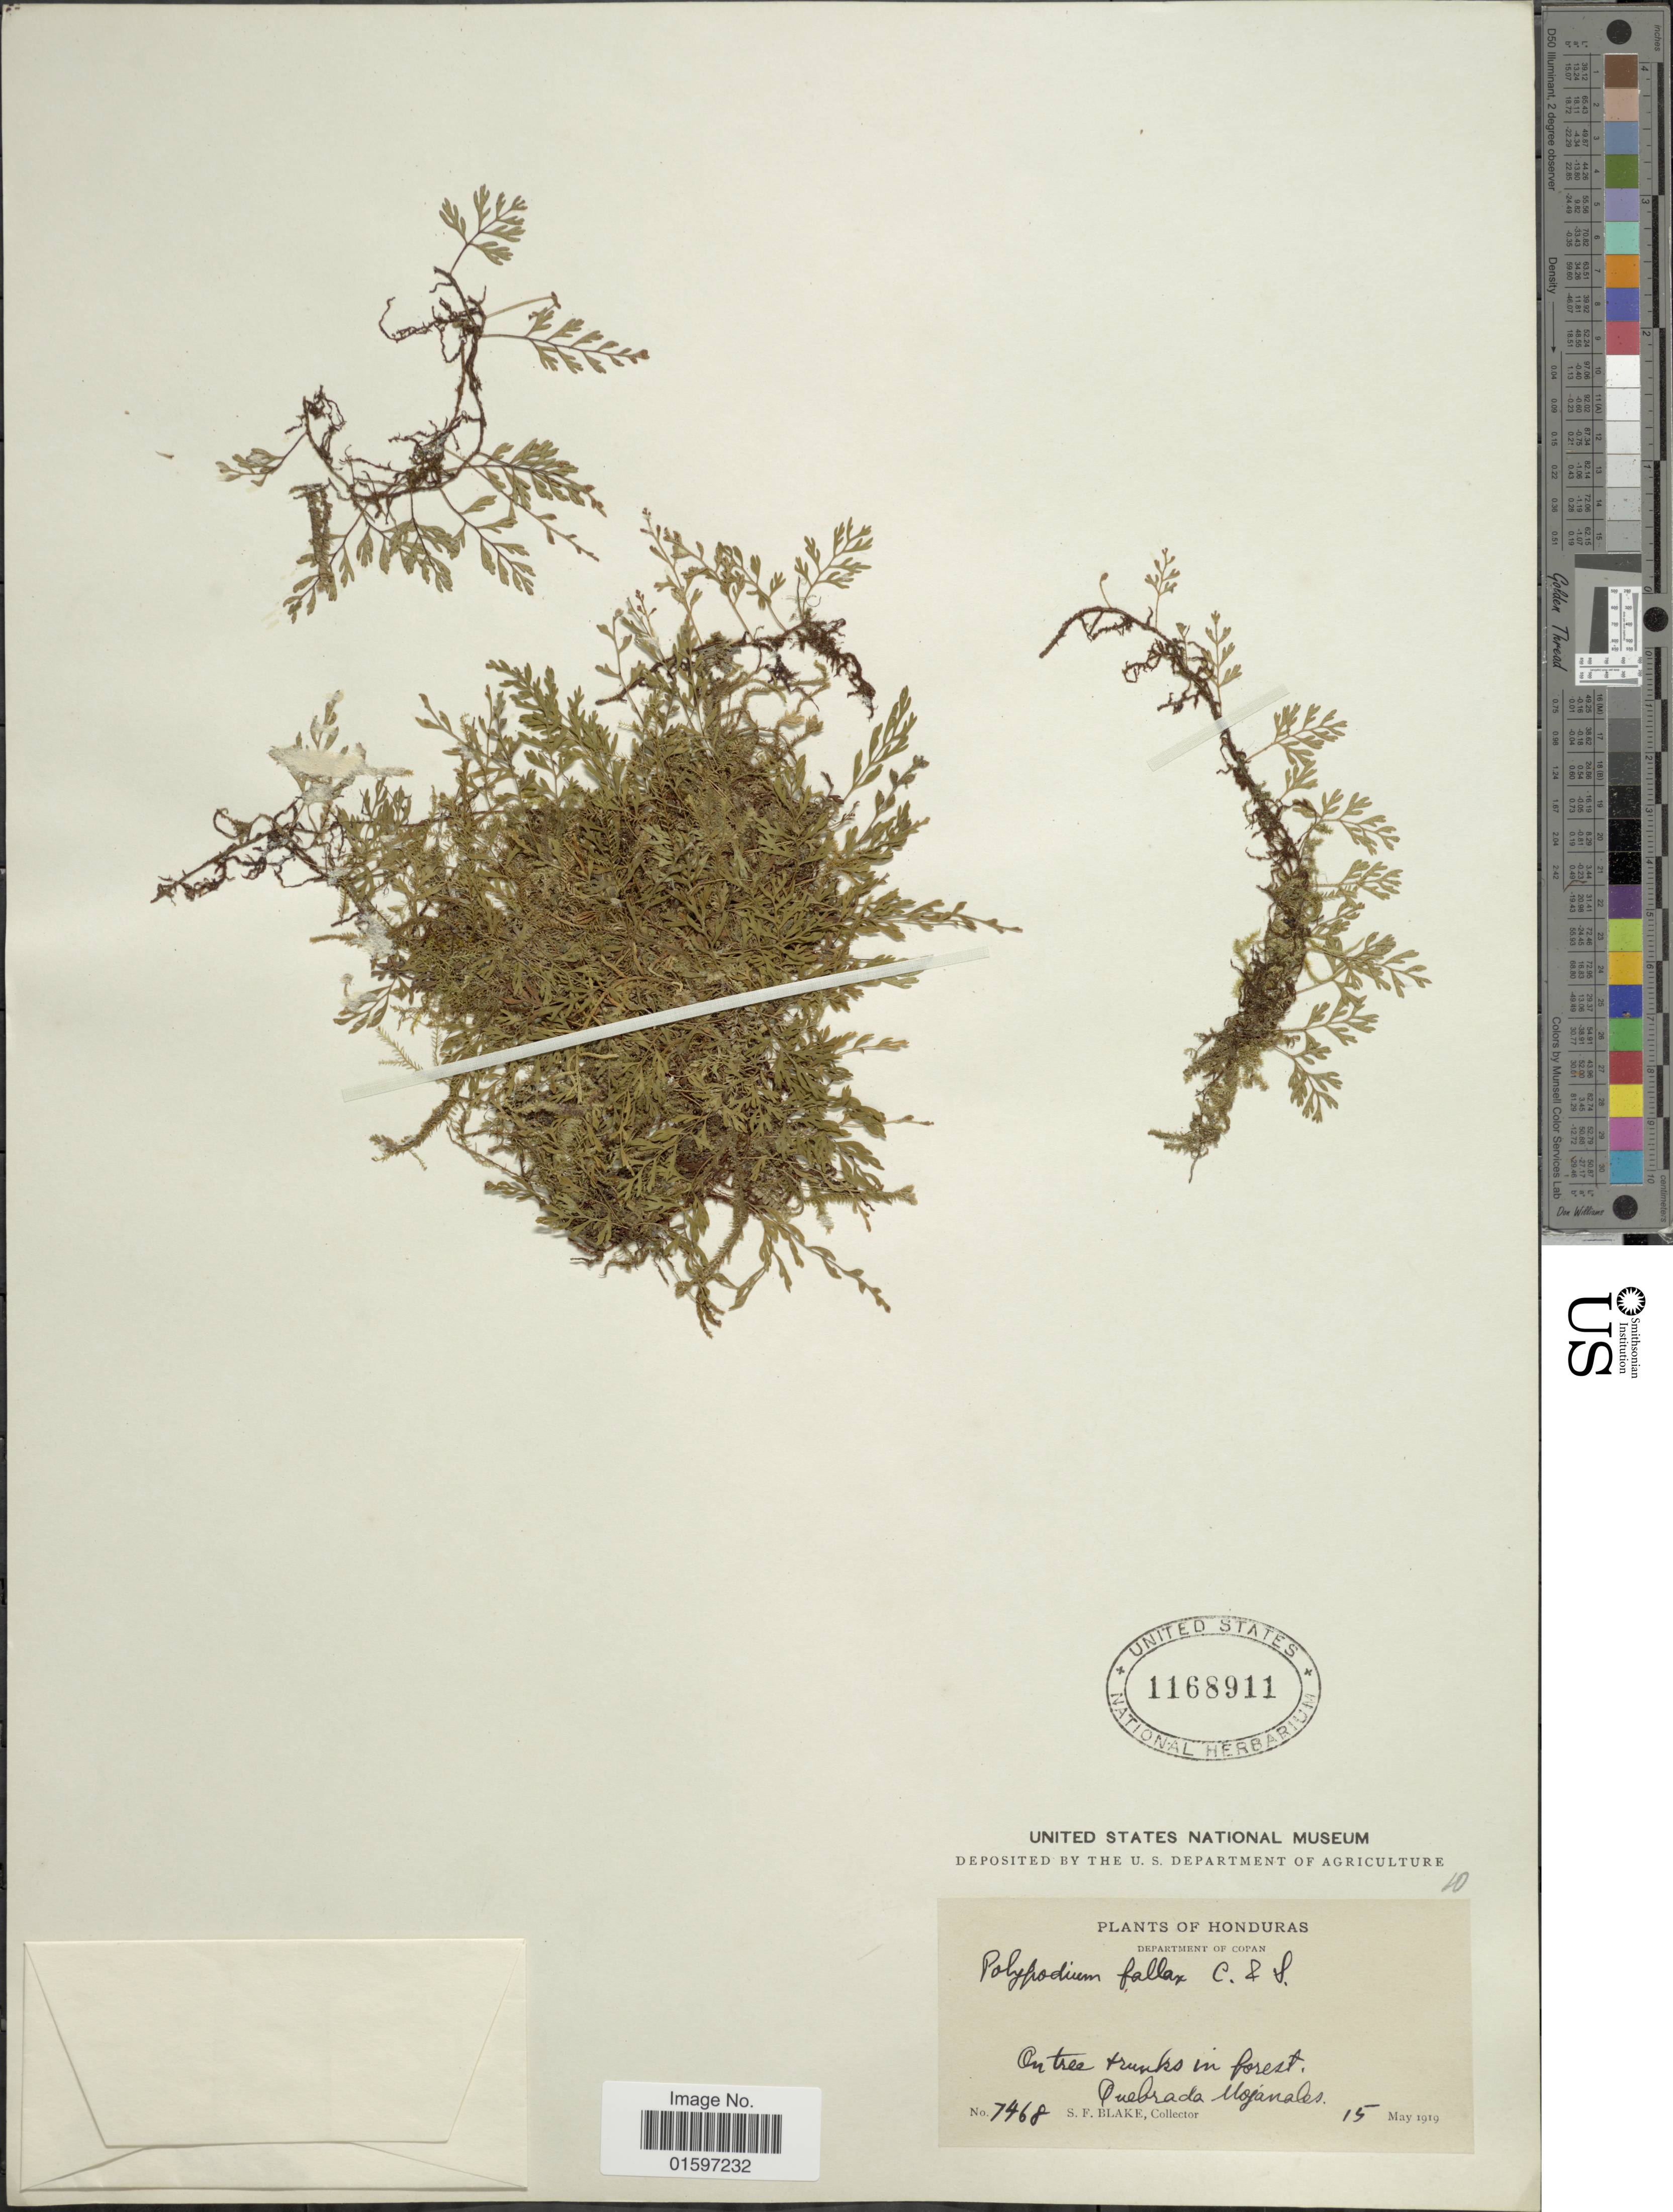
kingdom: Plantae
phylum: Tracheophyta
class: Polypodiopsida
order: Polypodiales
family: Polypodiaceae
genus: Pleopeltis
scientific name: Pleopeltis fallax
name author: (Schltdl. & Cham.) Mickel & Beitel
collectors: S. Blake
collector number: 7468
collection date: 1919-05-15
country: Honduras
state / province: Copán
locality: Quebrada Mojanales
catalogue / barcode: US 1168911